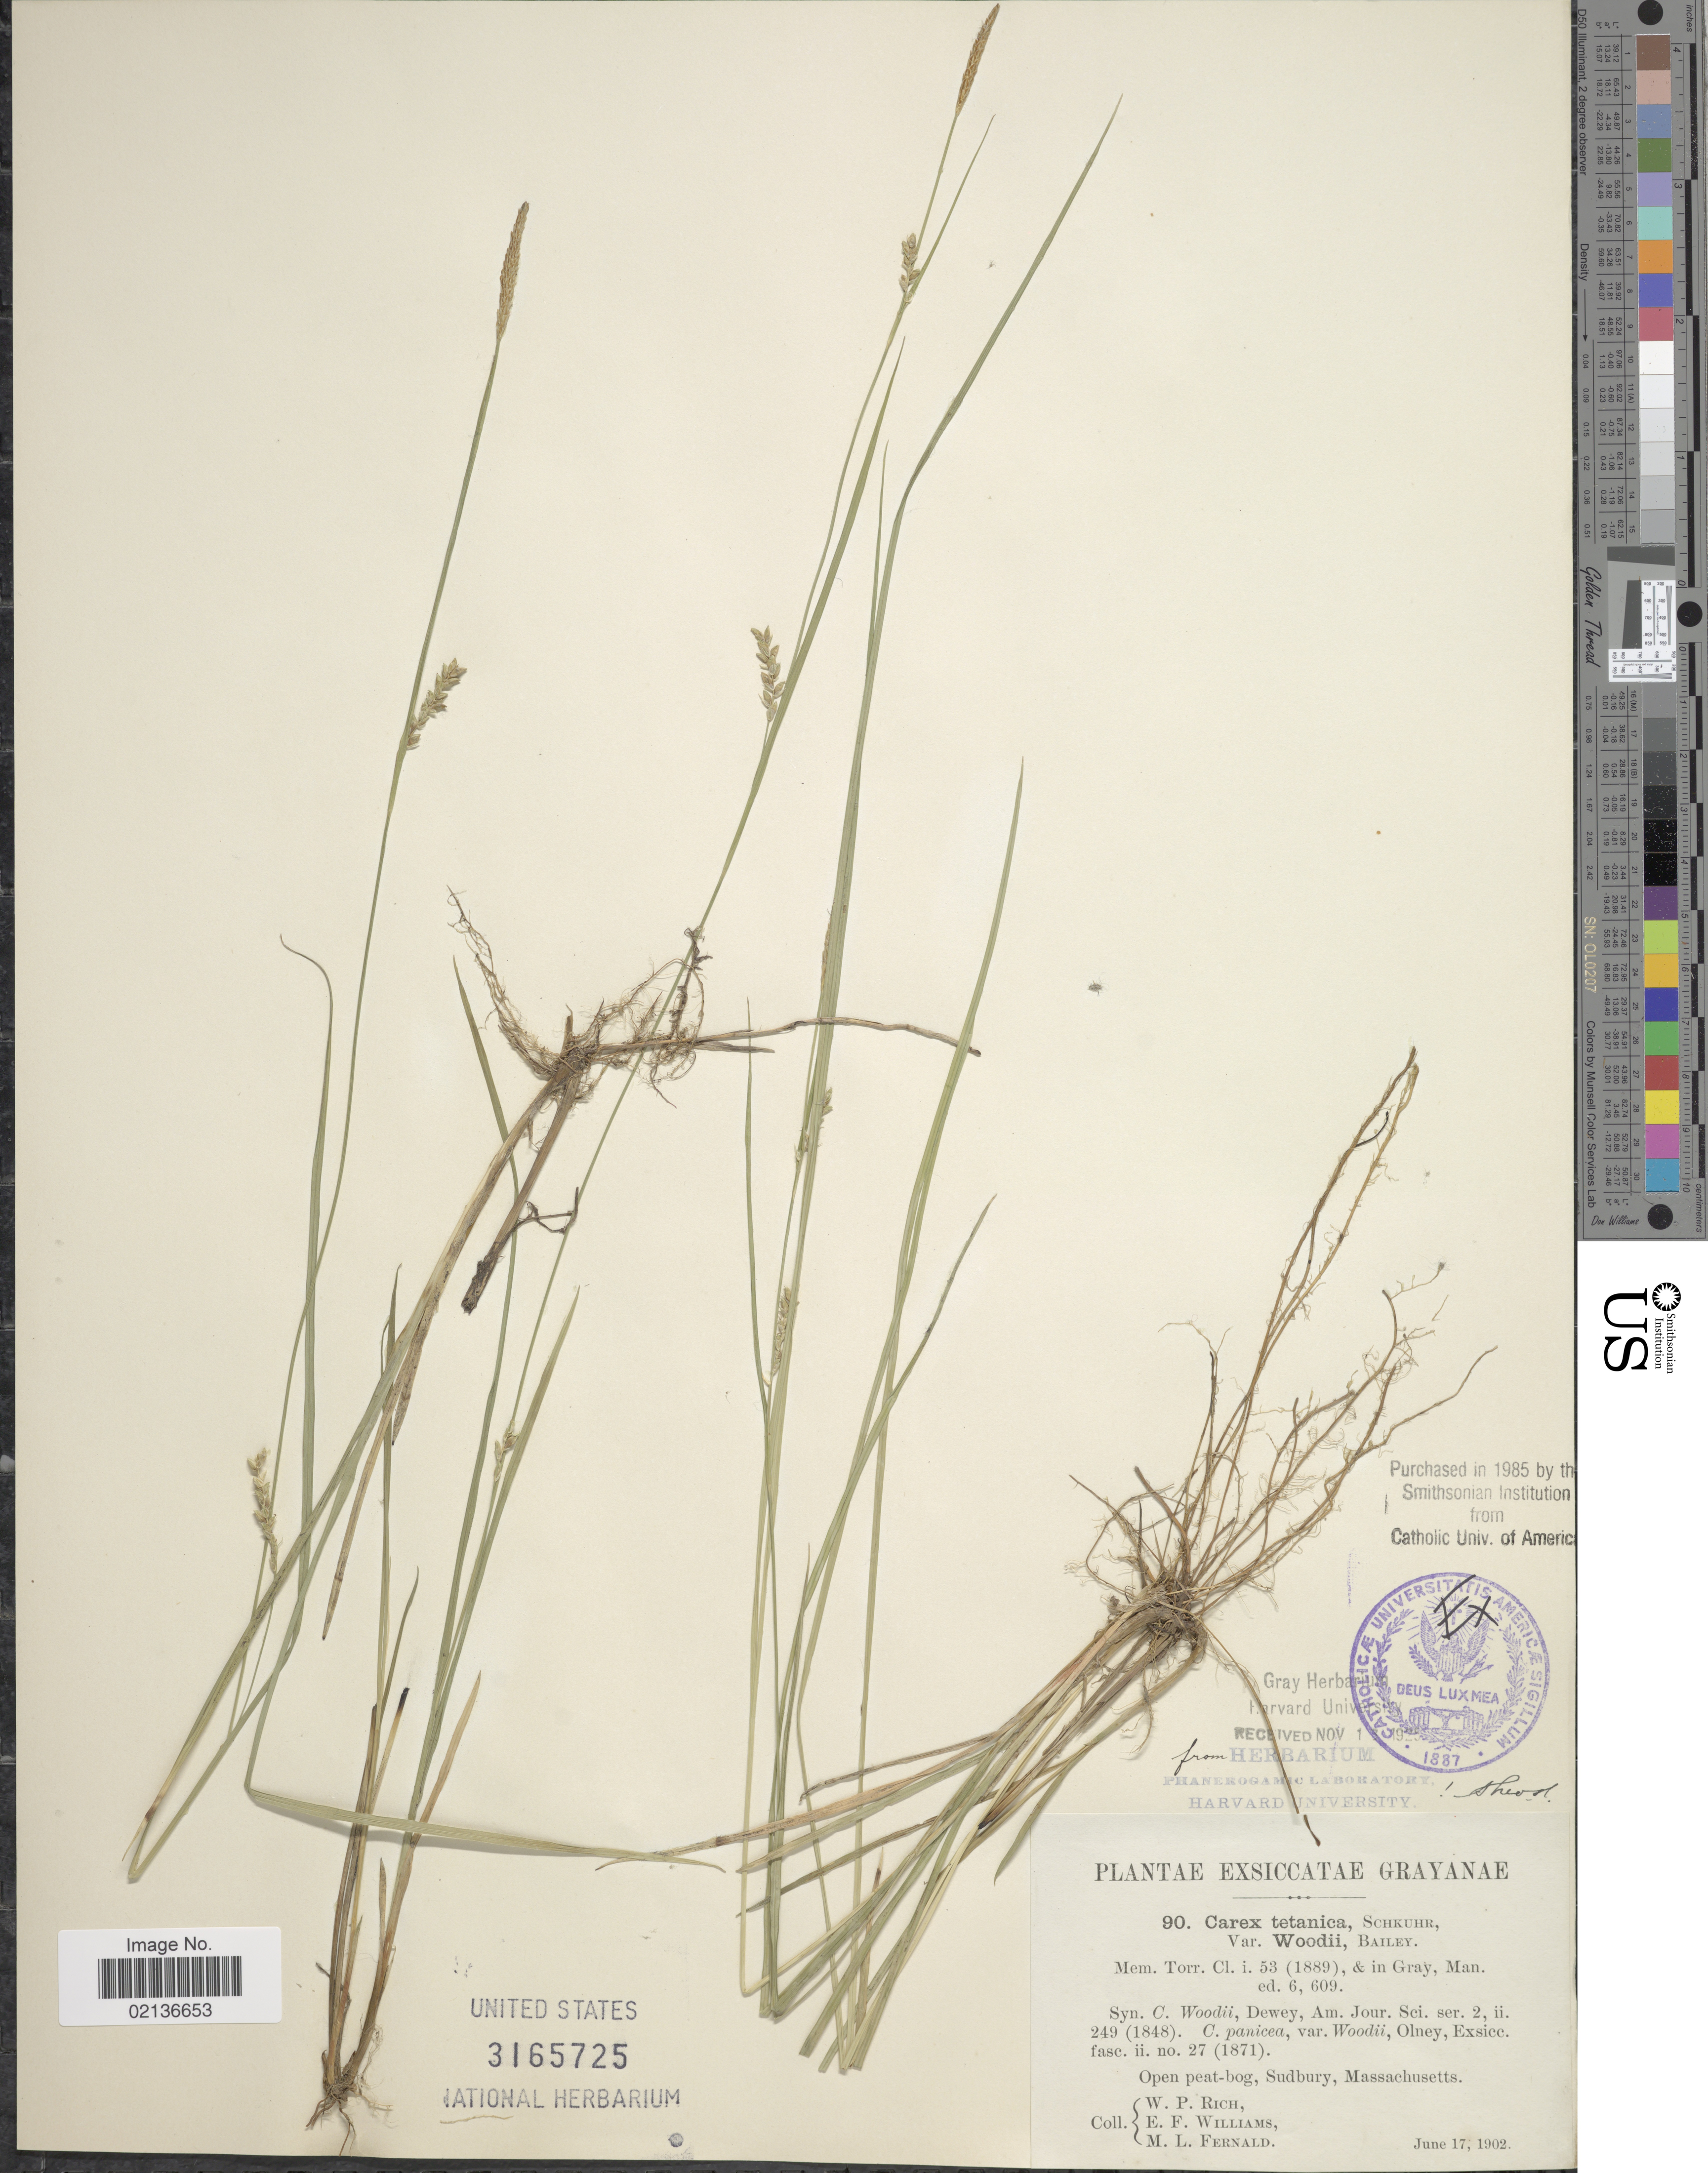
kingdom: Plantae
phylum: Tracheophyta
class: Liliopsida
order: Poales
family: Cyperaceae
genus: Carex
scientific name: Carex tetanica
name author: Schkuhr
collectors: W. P. Rich, E. Williams & M. L. Fernald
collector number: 90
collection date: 1902-06-17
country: United States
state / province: Massachusetts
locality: Open peat-bog, Sudbury, Massachusetts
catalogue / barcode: US 3165725